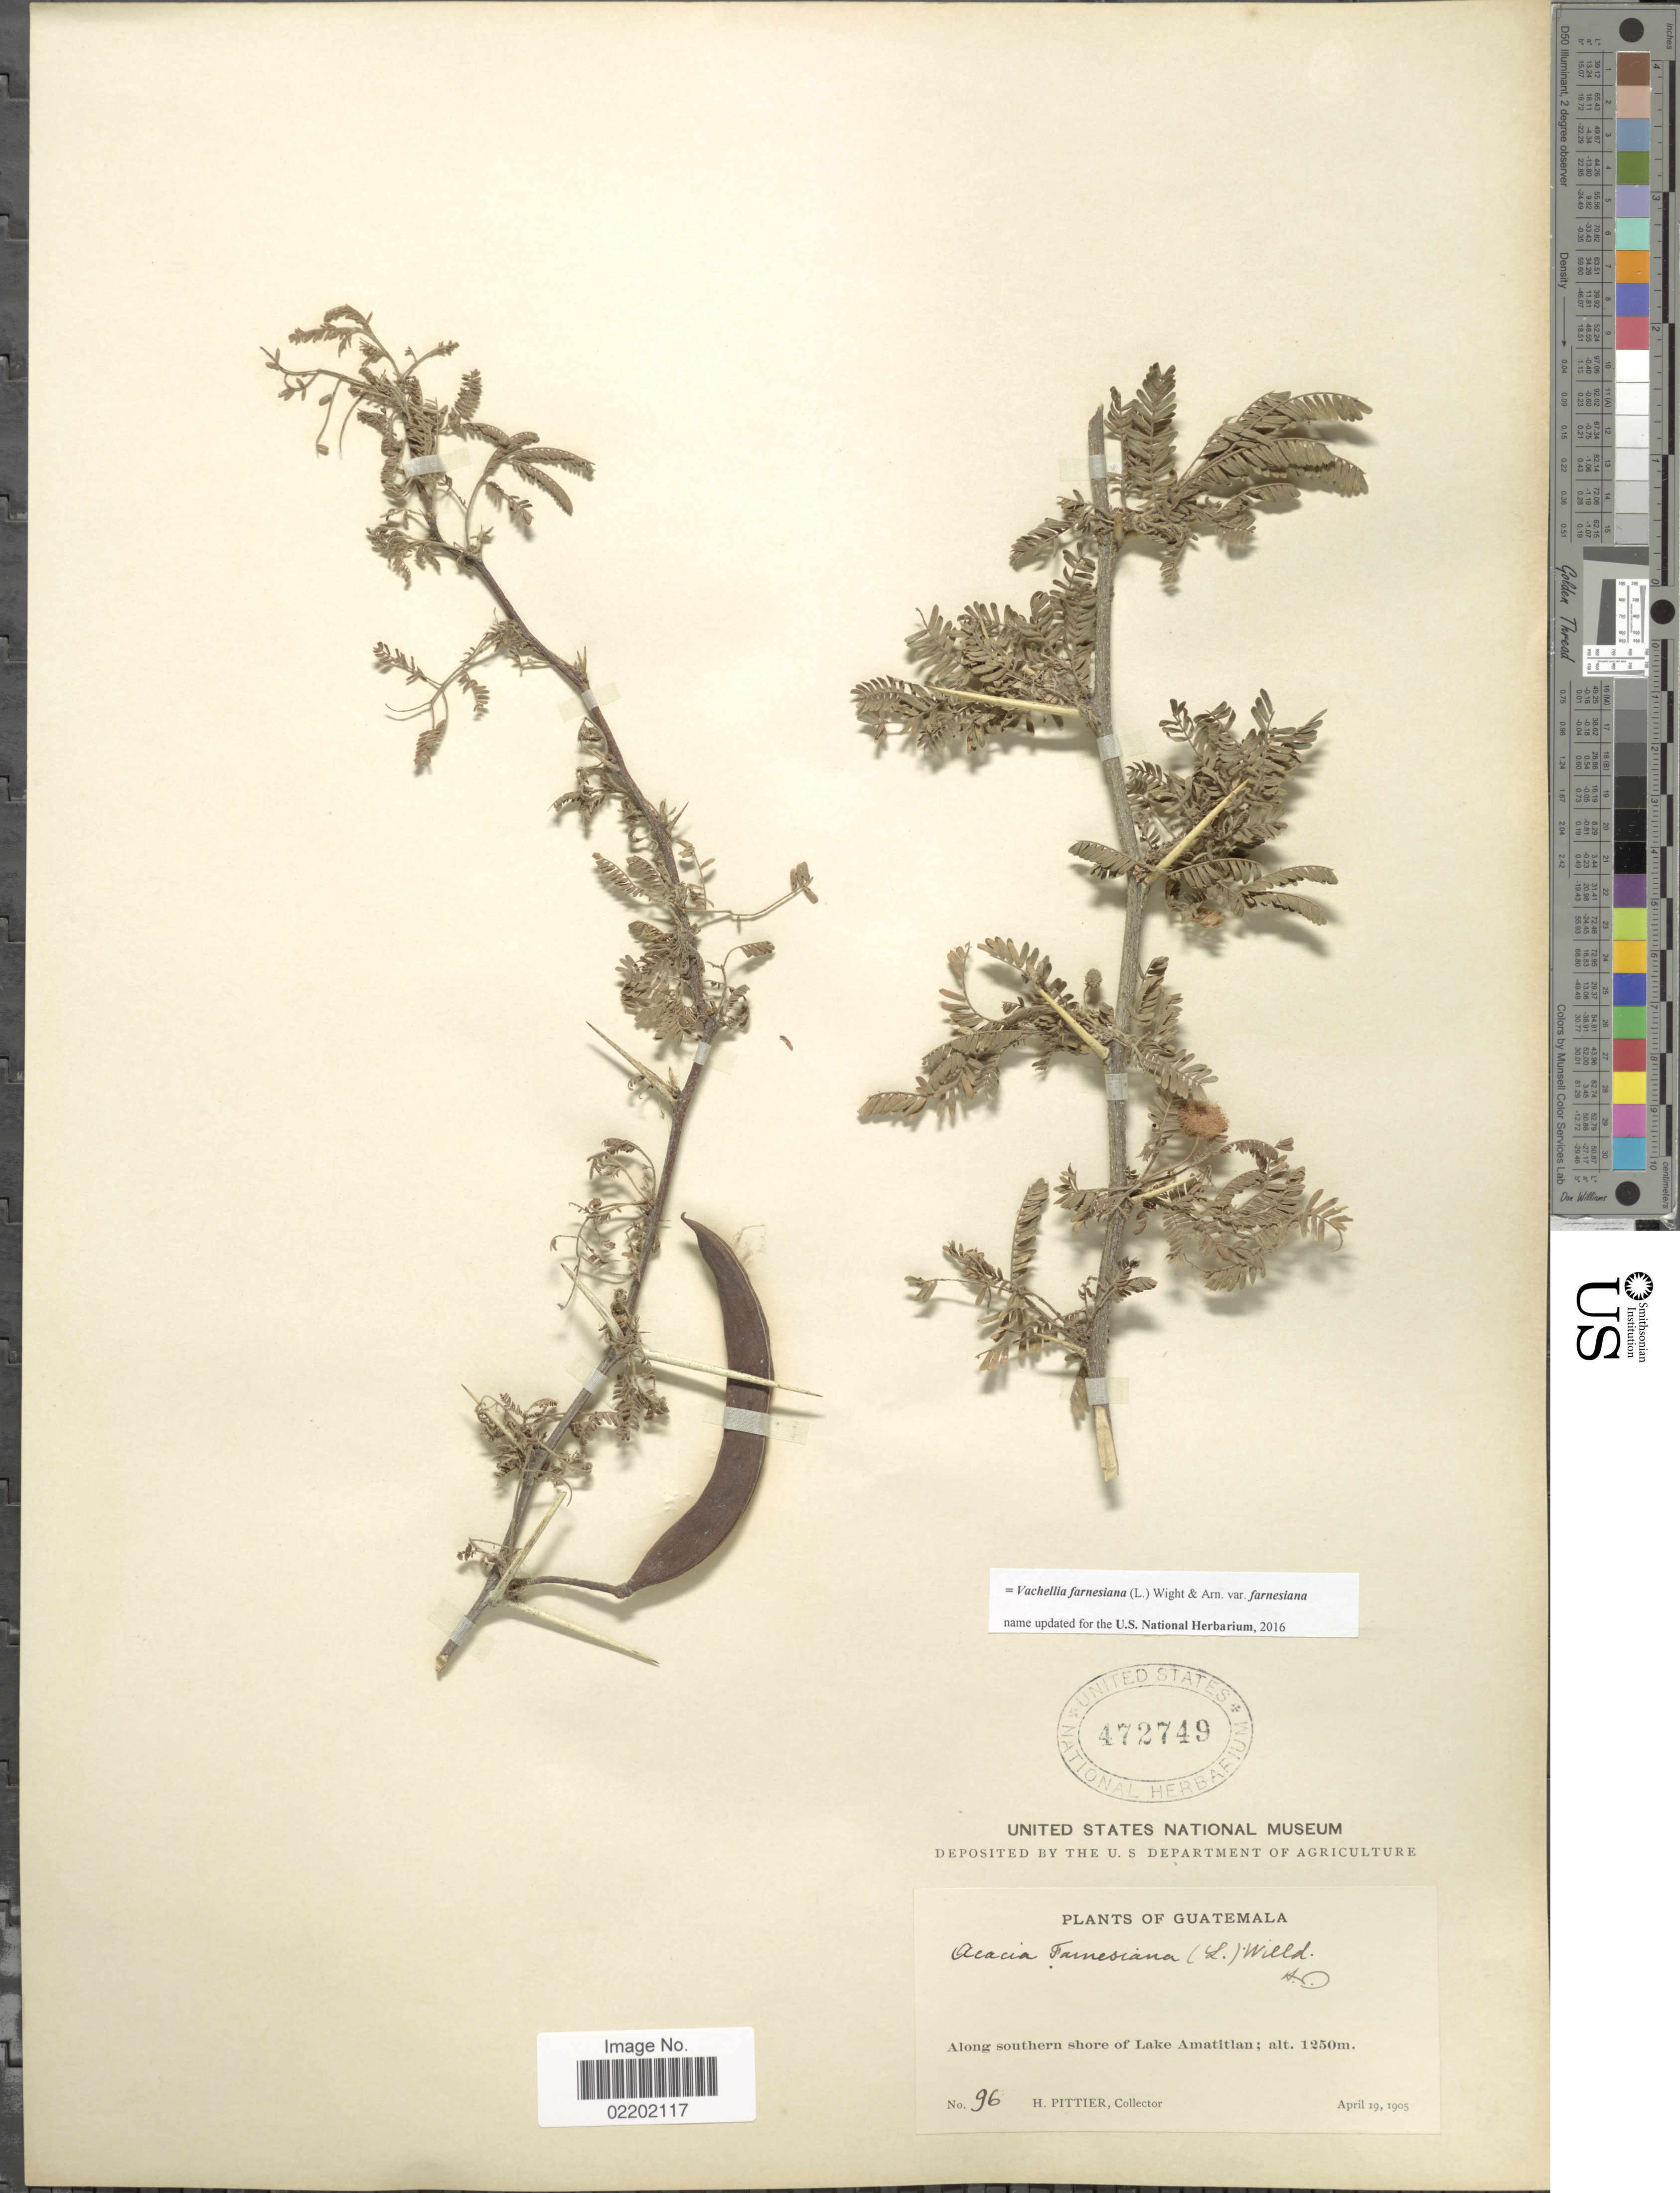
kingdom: Plantae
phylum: Tracheophyta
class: Magnoliopsida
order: Fabales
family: Fabaceae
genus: Vachellia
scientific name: Vachellia farnesiana var. farnesiana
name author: (L.) Wight & Arn.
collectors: H. F. Pittier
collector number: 96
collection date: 1905-04-19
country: Guatemala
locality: Along southern shore of Lake Amatitlan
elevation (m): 1250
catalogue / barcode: US 472749